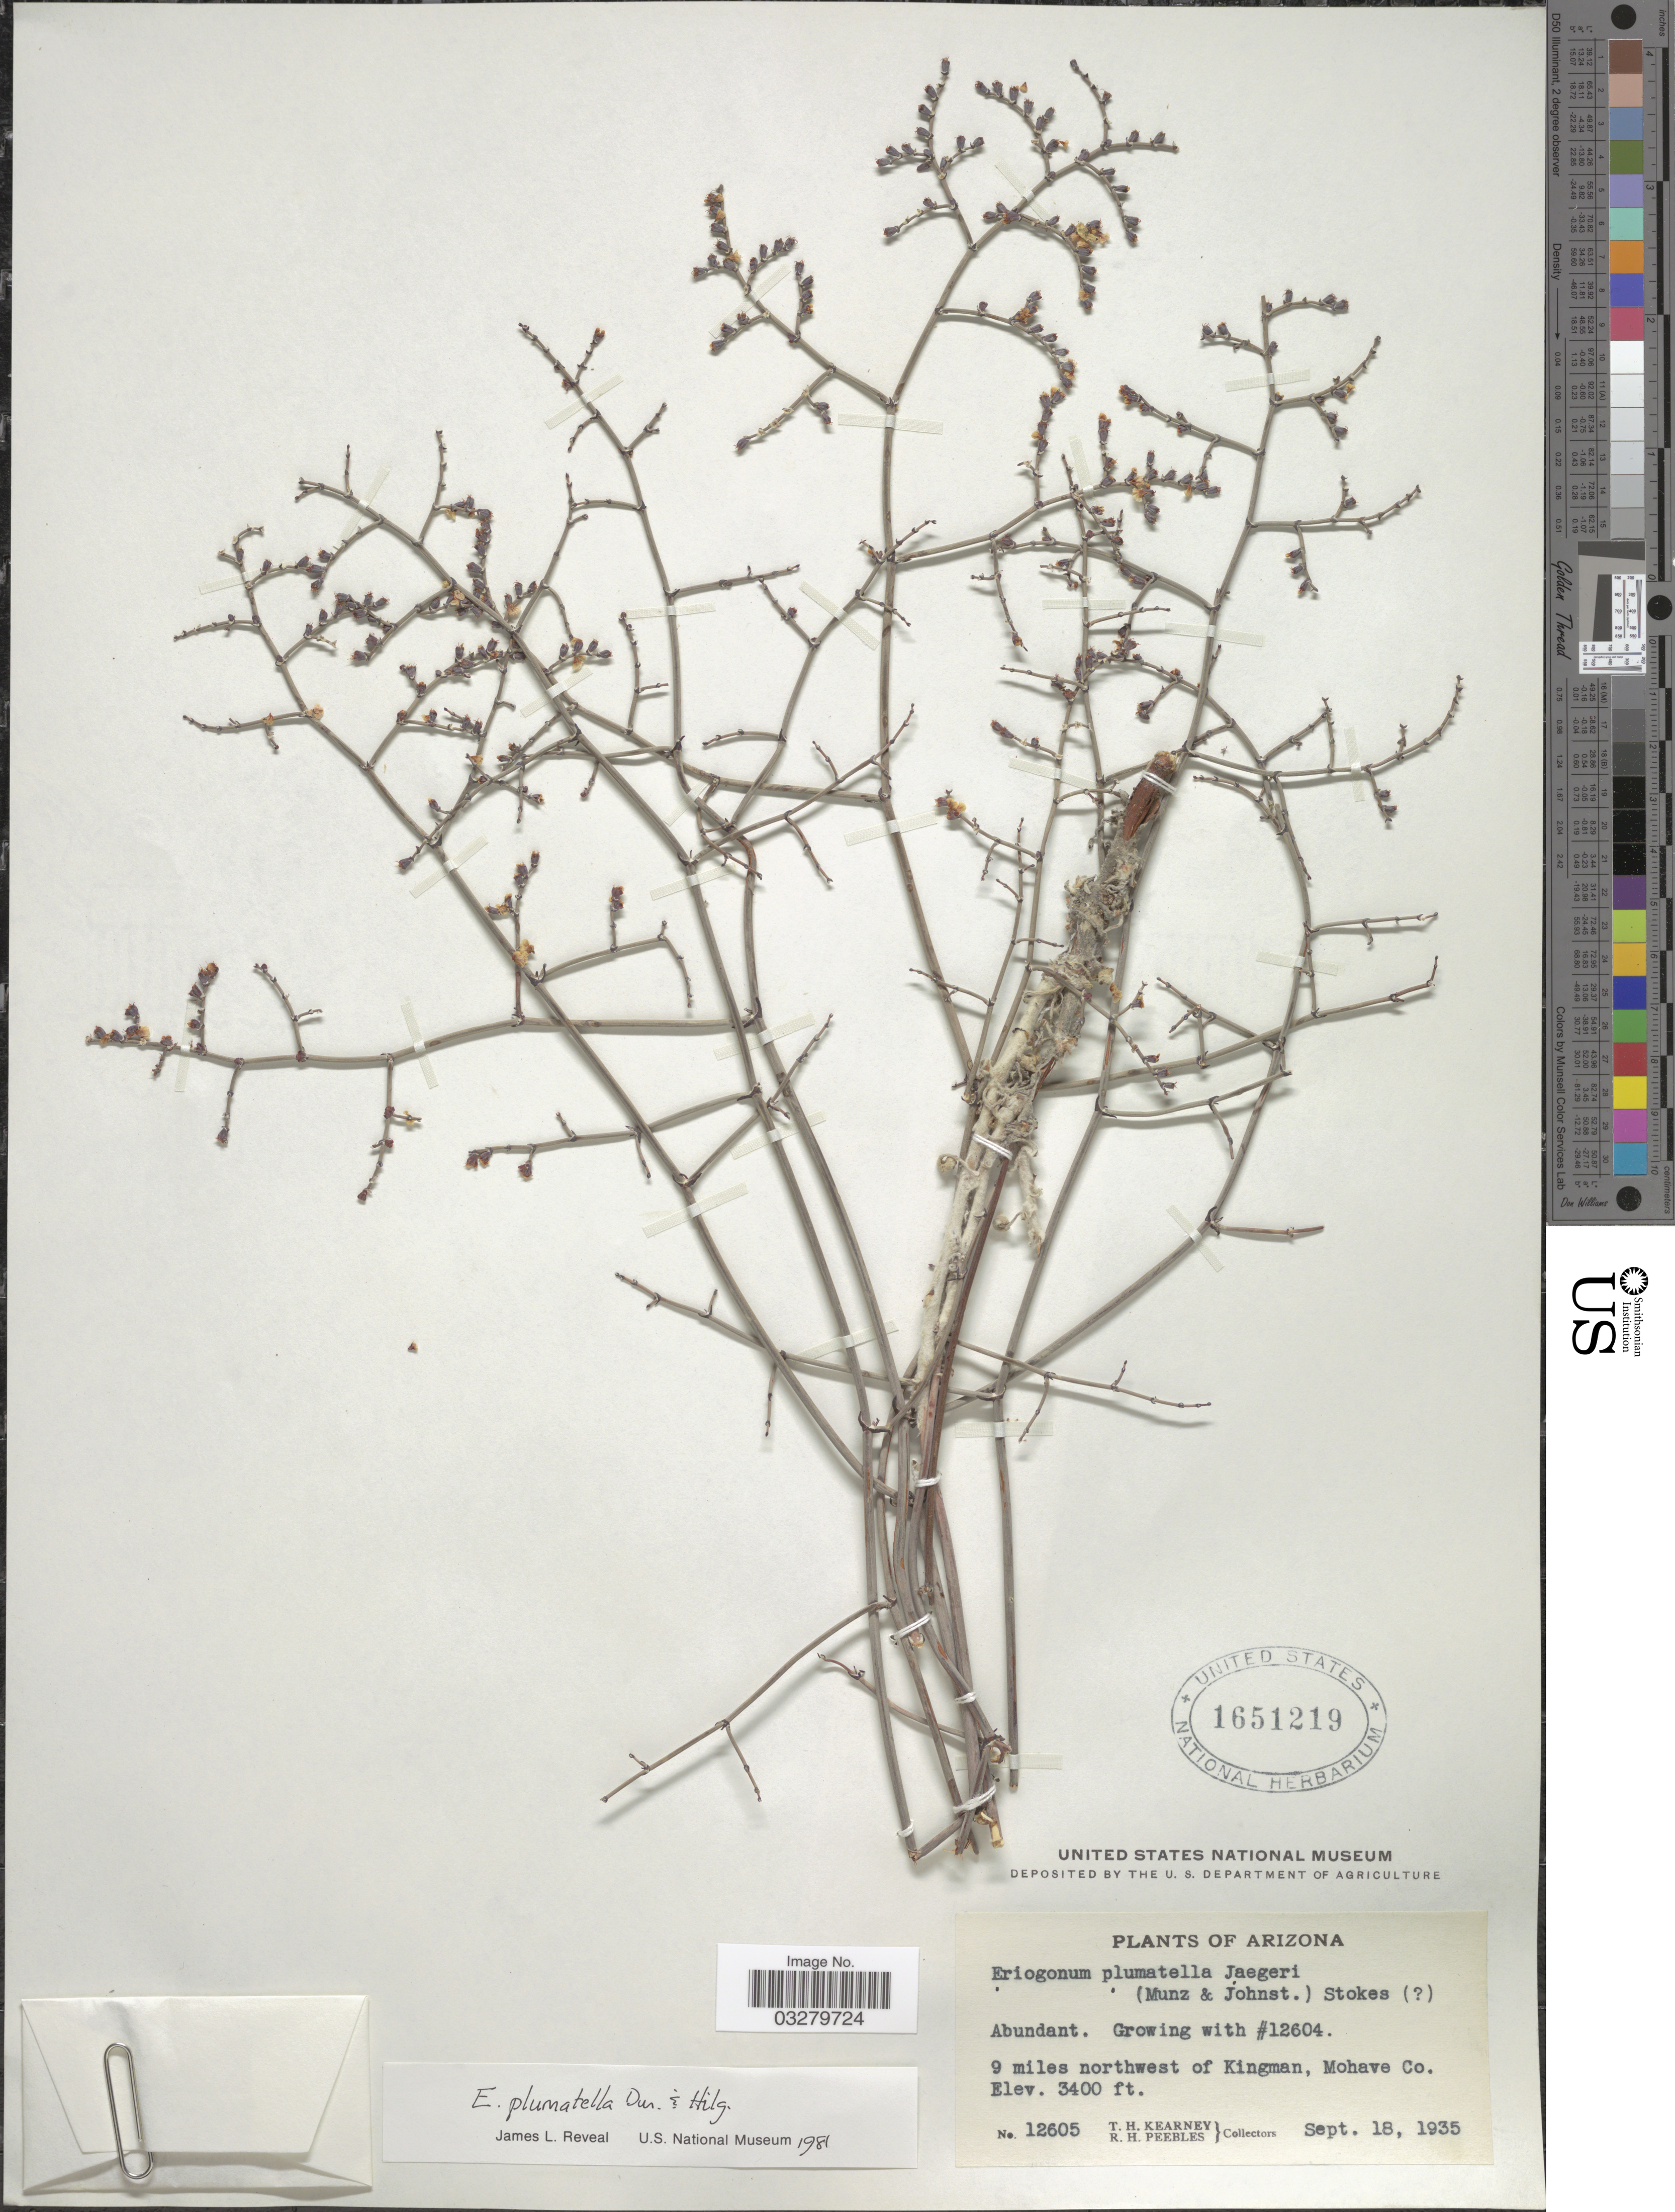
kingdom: Plantae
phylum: Tracheophyta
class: Magnoliopsida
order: Caryophyllales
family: Polygonaceae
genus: Eriogonum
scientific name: Eriogonum plumatella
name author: Durand & Hilg.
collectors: T. H. Kearney & R. H. Peebles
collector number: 12605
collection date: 1935-09-18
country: United States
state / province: Arizona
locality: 9 miles northwest of Kingman, Mohave Co.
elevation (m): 1036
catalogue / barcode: US 1651219